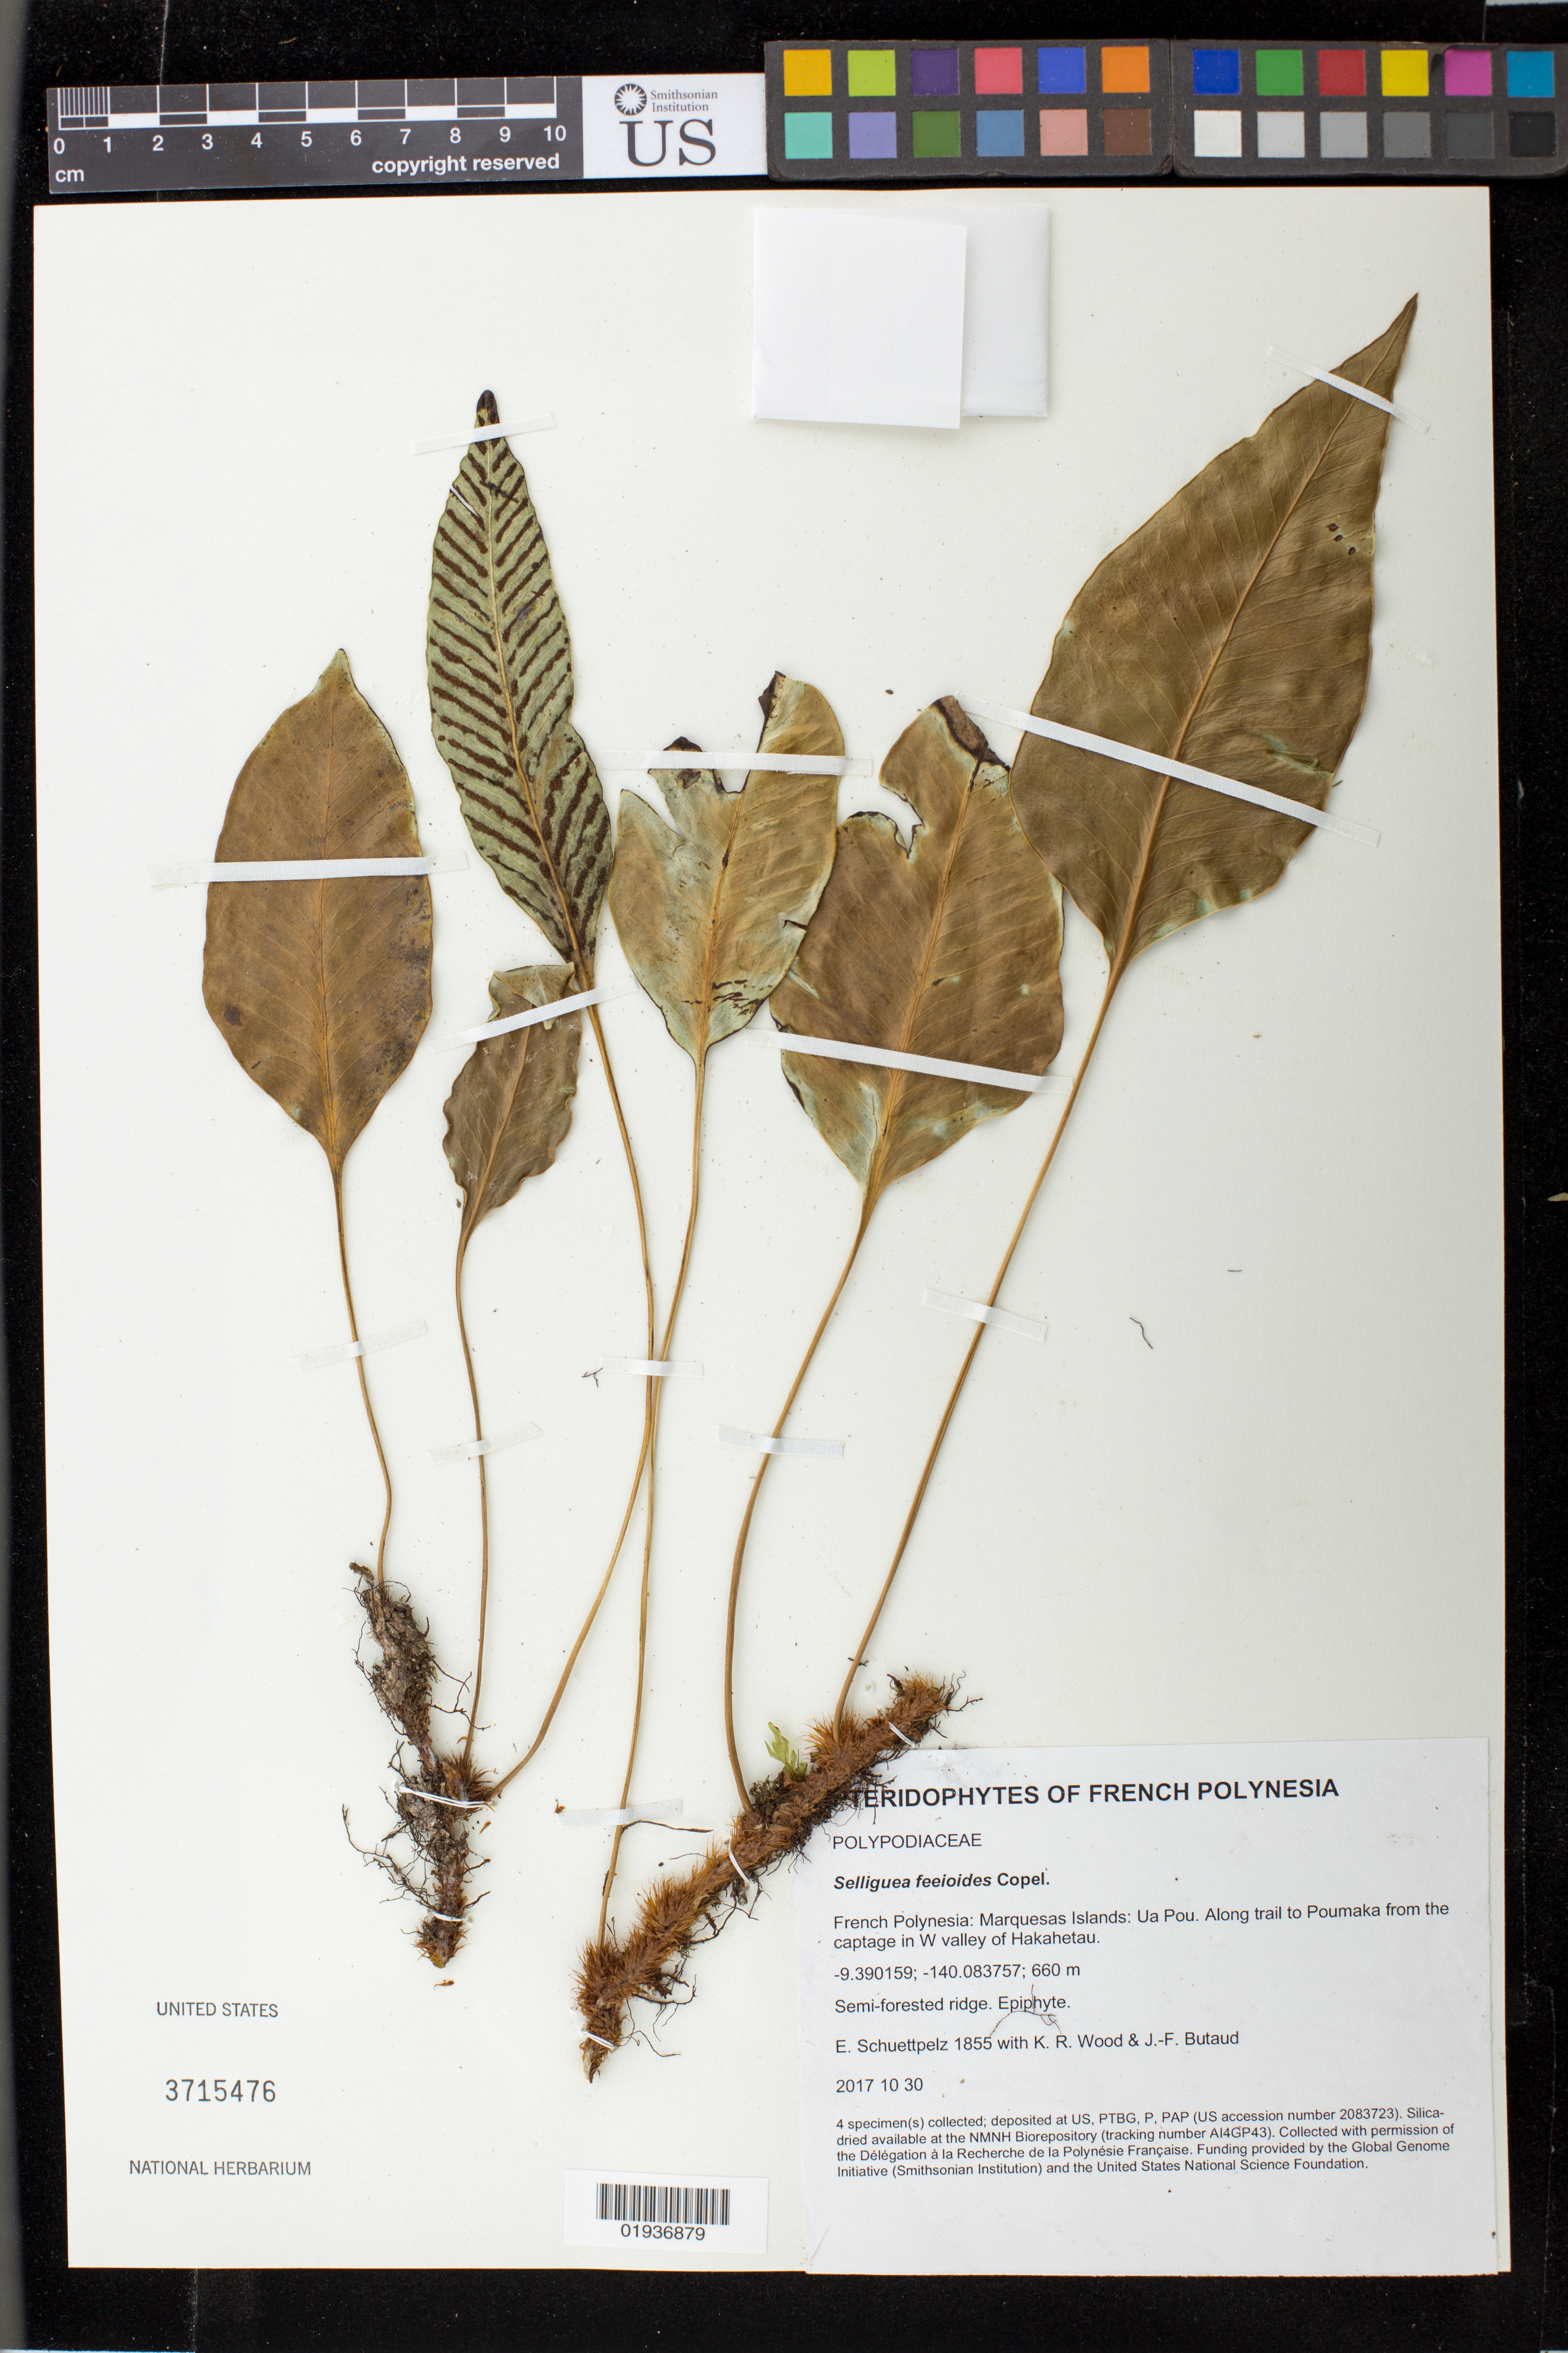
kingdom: Plantae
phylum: Tracheophyta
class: Polypodiopsida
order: Polypodiales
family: Polypodiaceae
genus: Selliguea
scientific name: Selliguea feeoides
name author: Copel.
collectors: E. Schuettpelz, K. R. Wood & J. -F. Butaud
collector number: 1855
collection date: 2017-10-30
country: French Polynesia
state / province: Marquesas Islands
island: Ua Pou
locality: Along trail to Poumaka from the captage in W valley of Hakahetau.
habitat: Semi-forested ridge.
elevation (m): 660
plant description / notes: Collected with permission of the Délégation à la Recherche de la Polynésie Française. Funding provided by the Global Genome Initiative (Smithsonian Institution) and the United States National Science Foundation. Silica dried tissue stored at AI4GP43 in the NMNH Biorepository, Smithsonian Institution.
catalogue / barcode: US 3715476